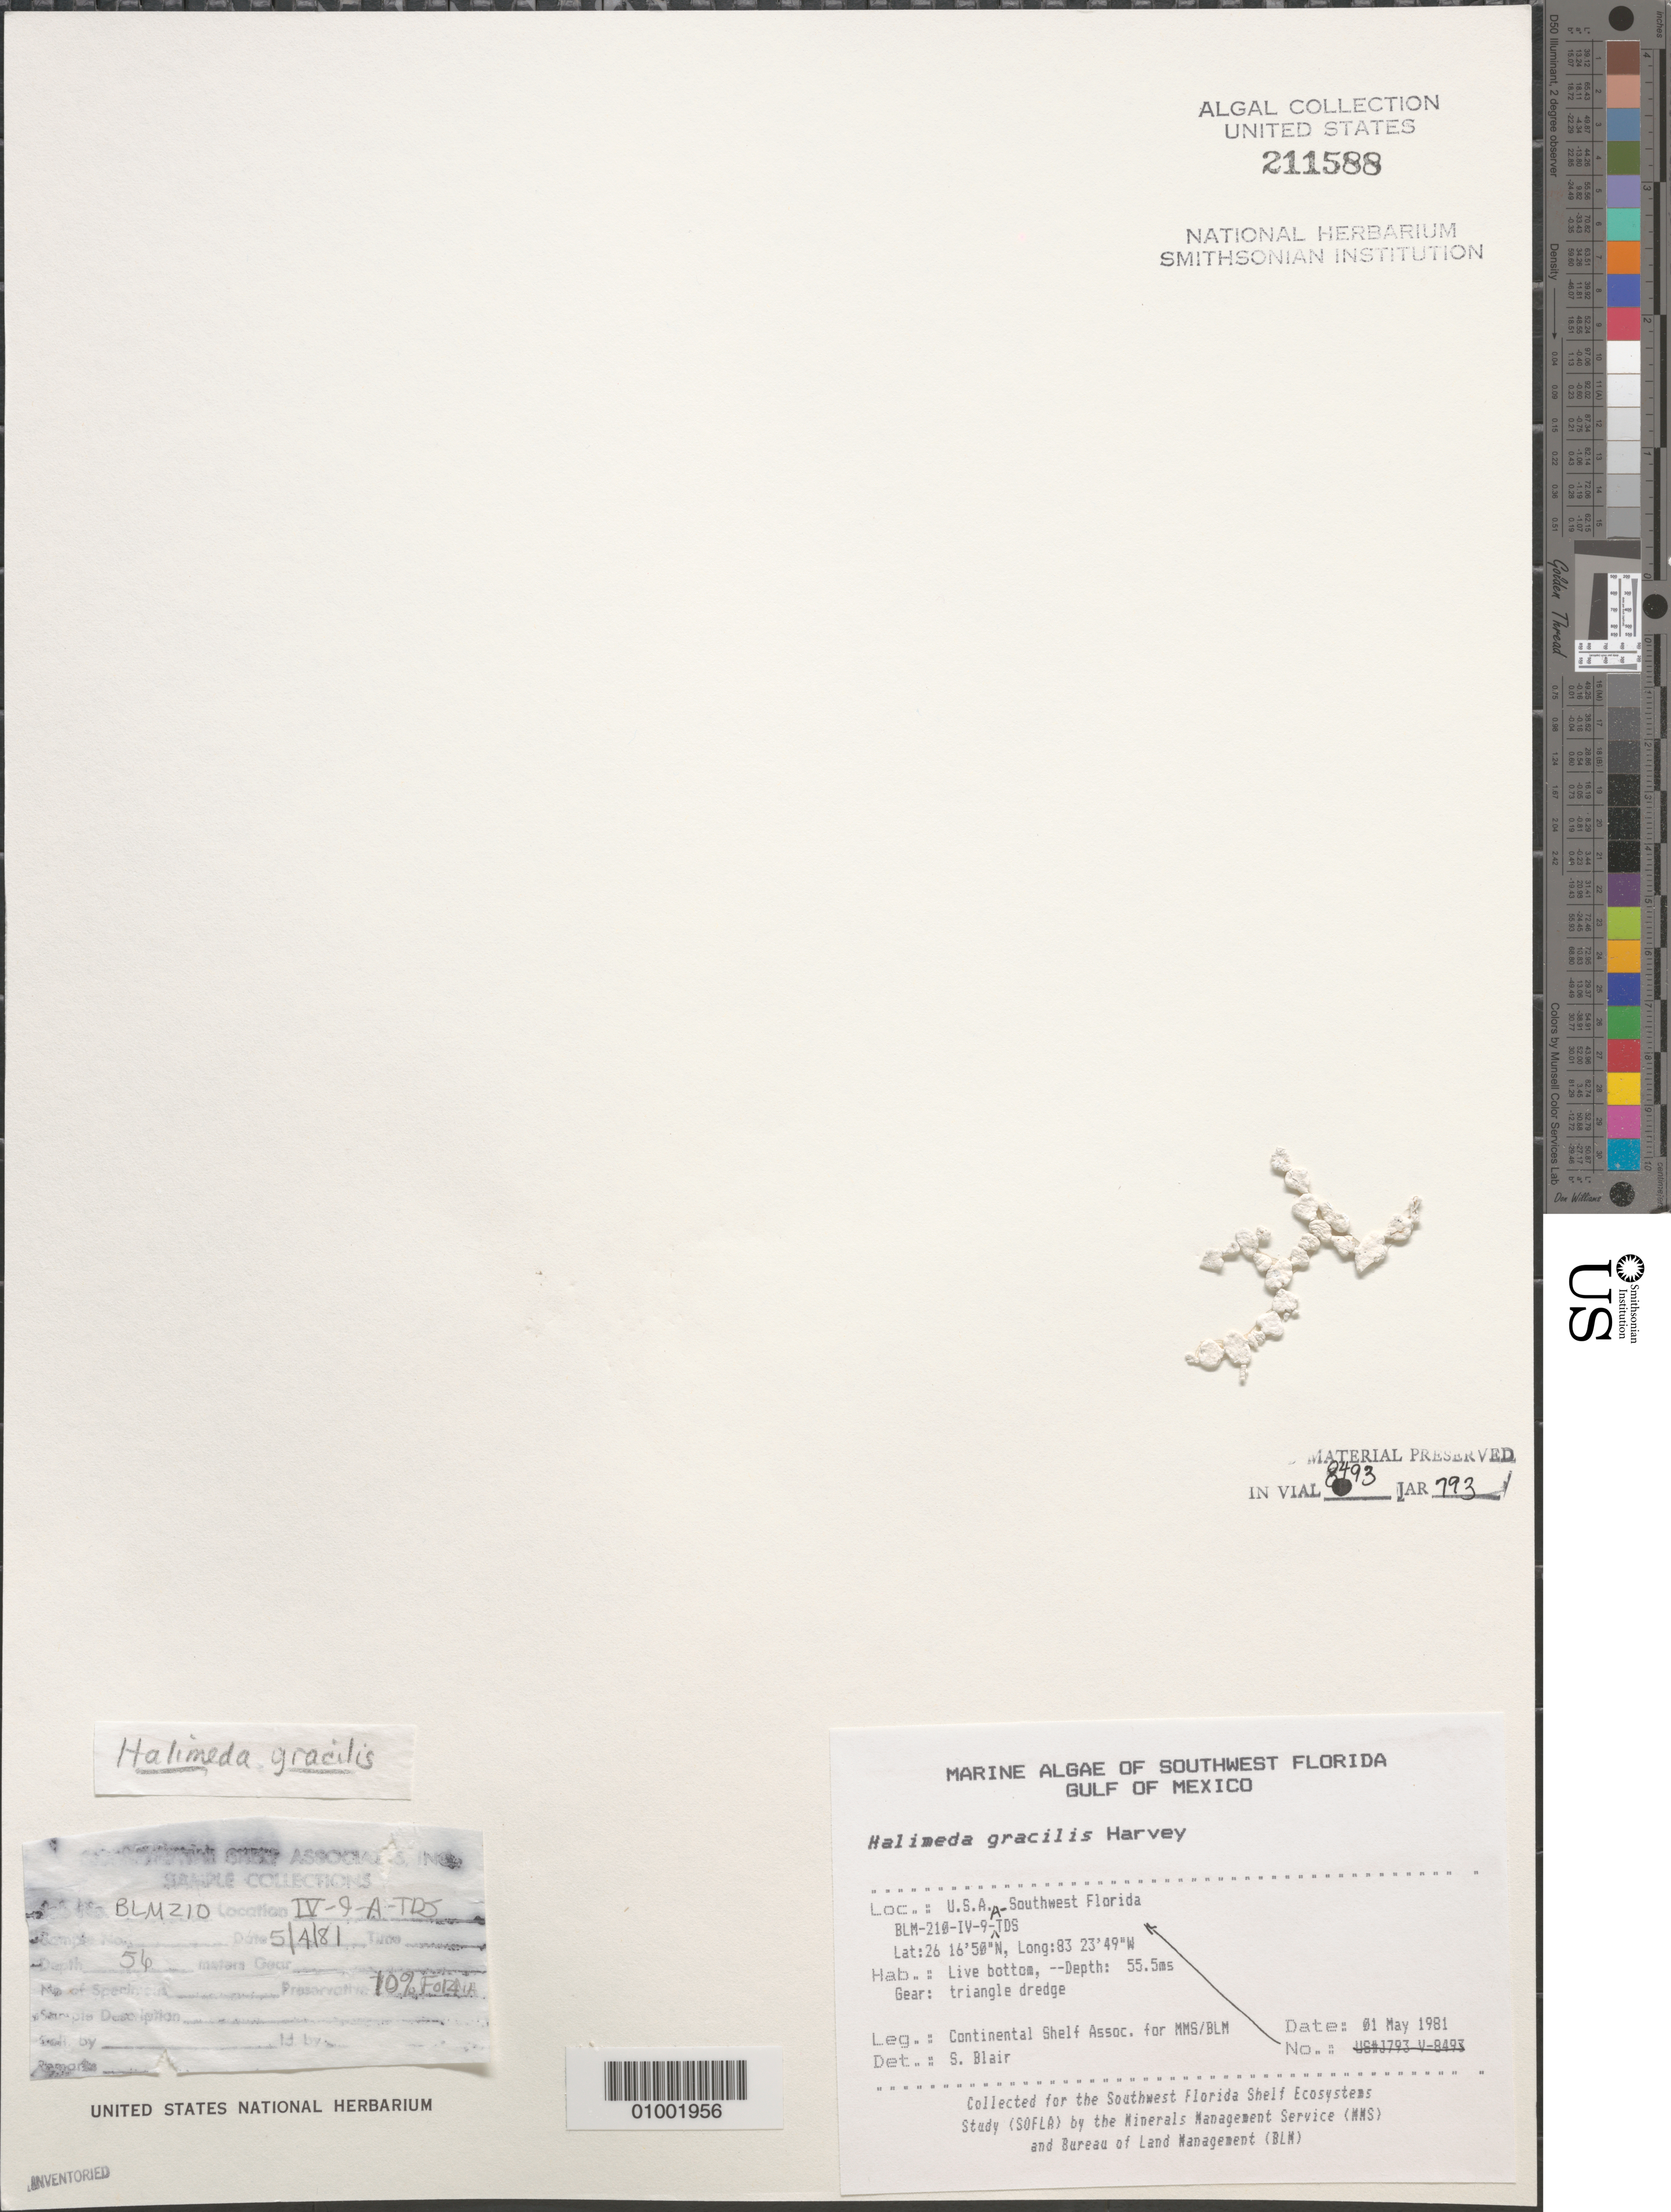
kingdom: Plantae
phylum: Chlorophyta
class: Ulvophyceae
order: Bryopsidales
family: Halimedaceae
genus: Halimeda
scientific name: Halimeda gracilis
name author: Harv. ex J. Agardh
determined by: Blair, S. M.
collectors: Continental Shelf Associates for the MMS/BLM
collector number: BLM-210-IV-9-A-TDS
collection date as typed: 01 May 1981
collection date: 1981-05-01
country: United States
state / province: Florida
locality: Gulf of Mexico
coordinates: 26 16'50"N, 83 23'49"W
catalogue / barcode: US 211588